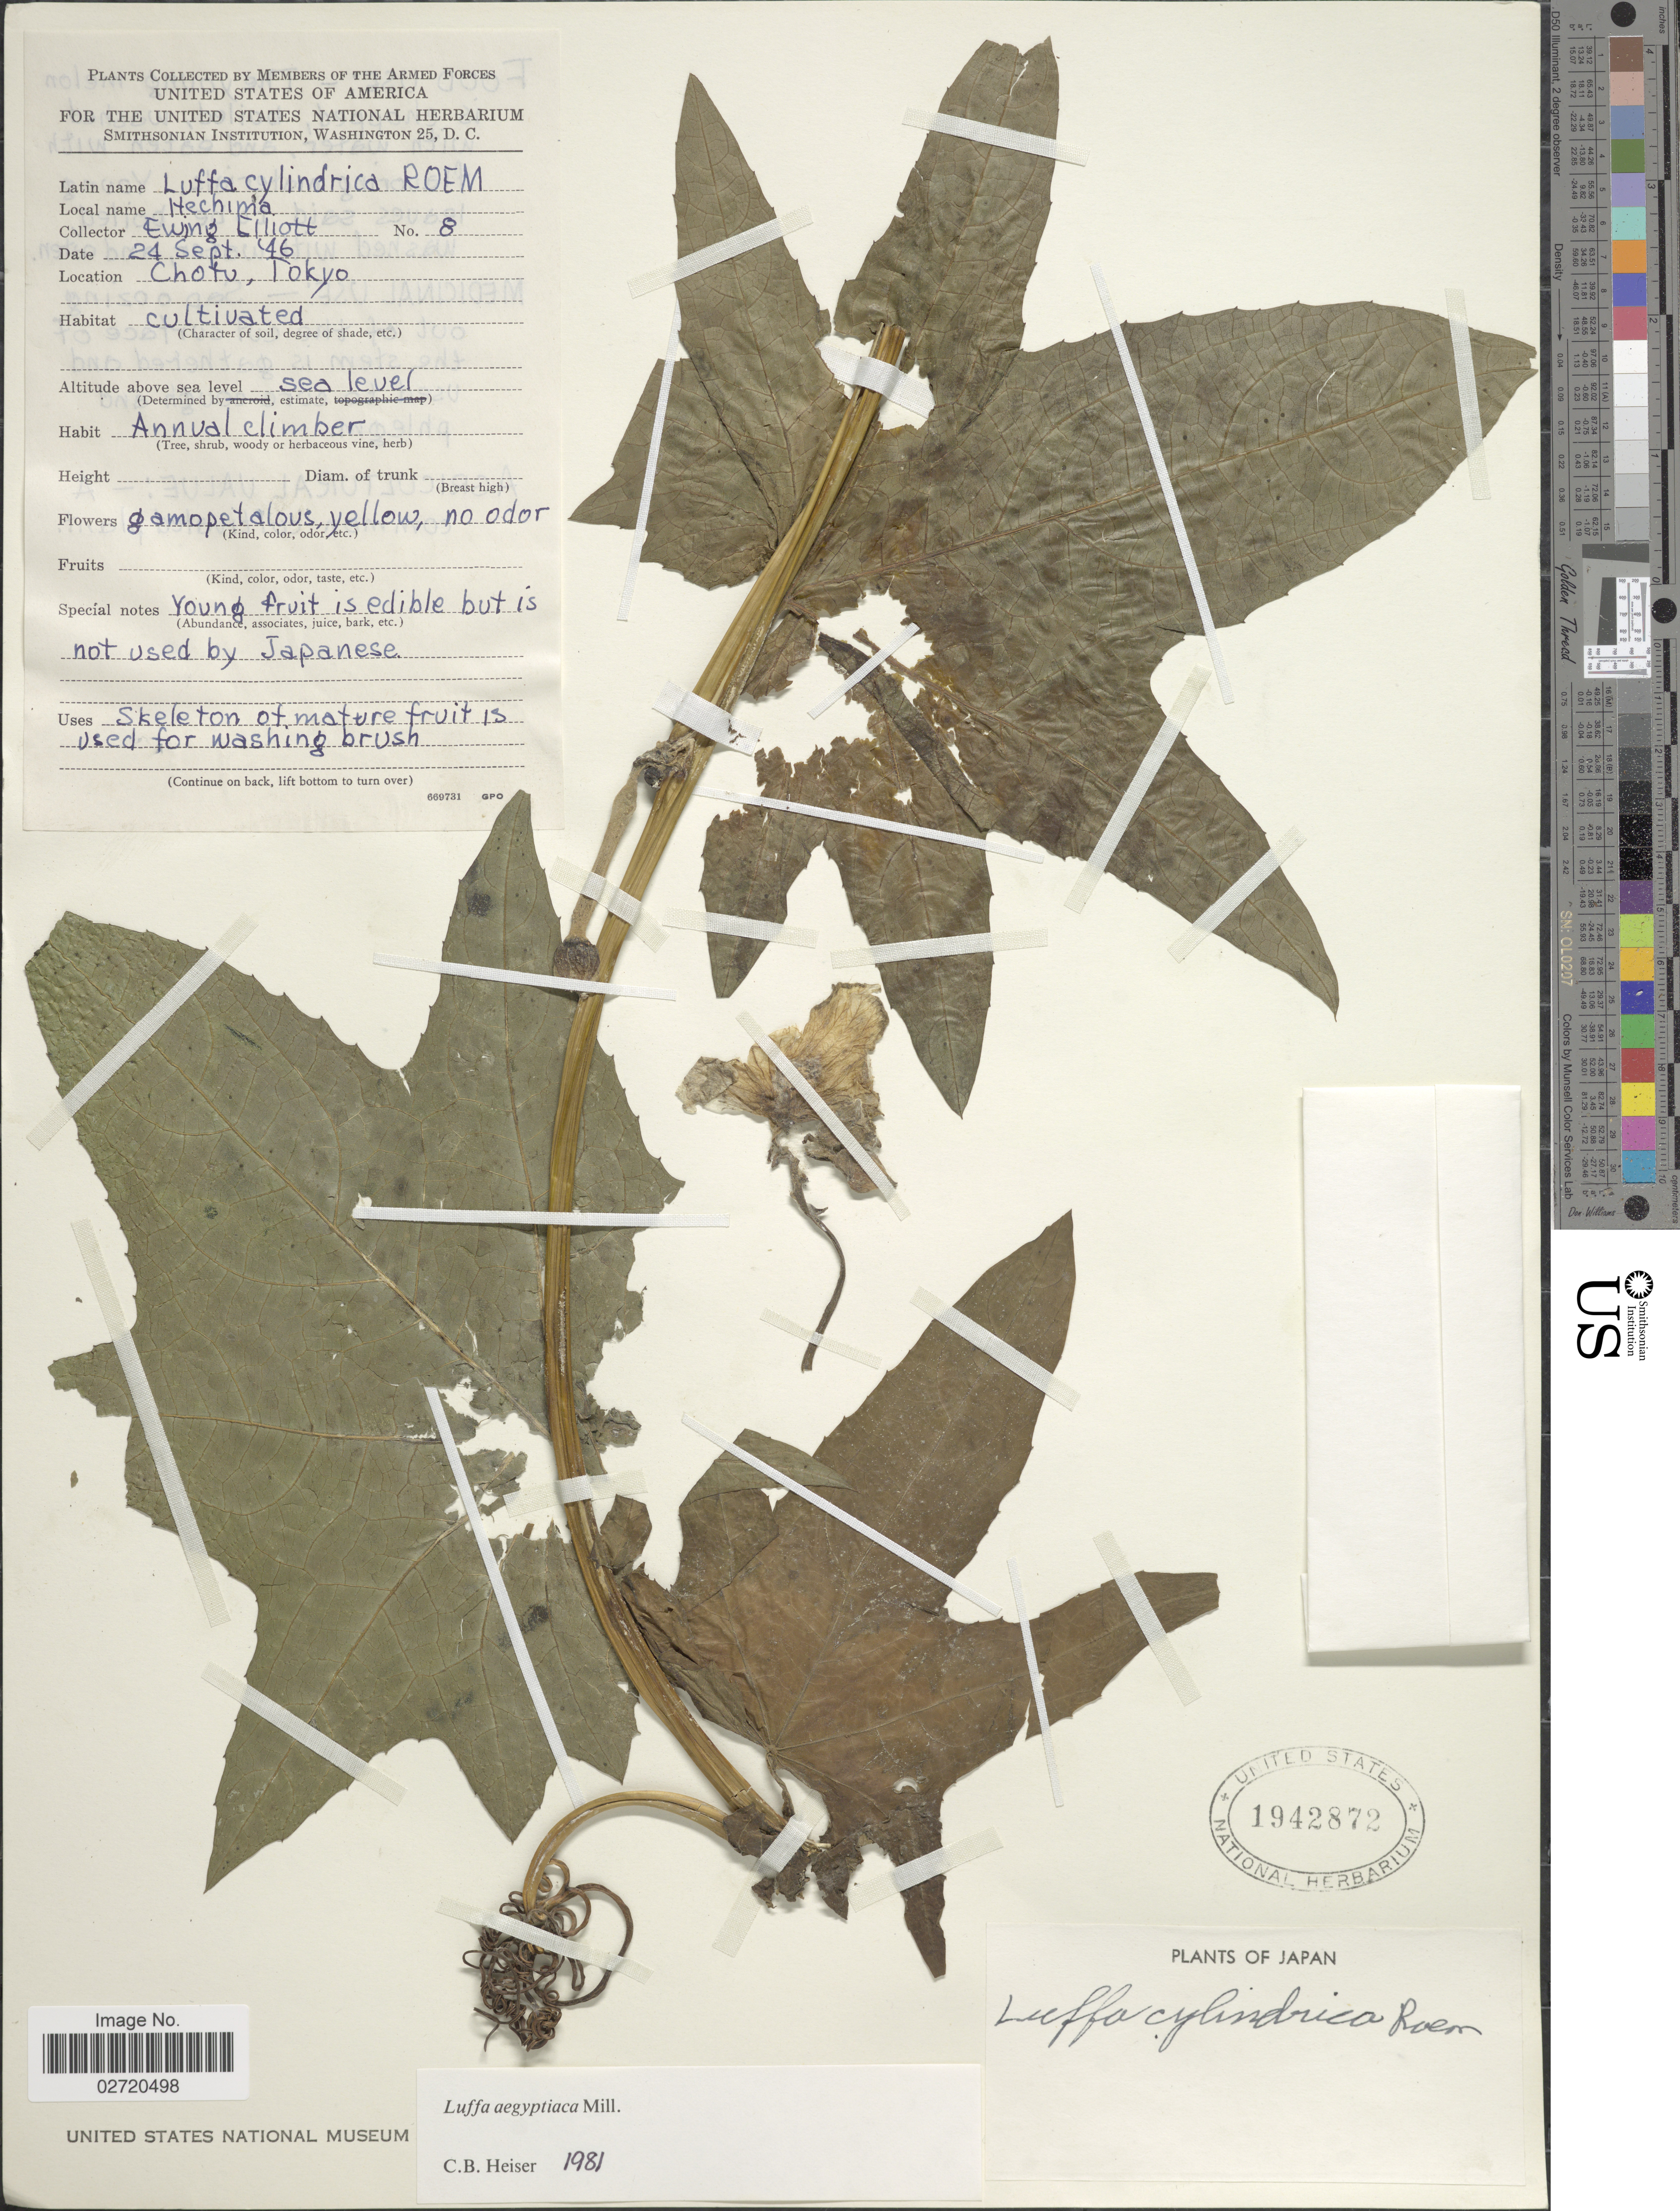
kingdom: Plantae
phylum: Tracheophyta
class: Magnoliopsida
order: Cucurbitales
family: Cucurbitaceae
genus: Luffa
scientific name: Luffa aegyptiaca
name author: Mill.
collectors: E. Elliott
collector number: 8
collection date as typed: Transcribed d/m/y: 24/9/46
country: Japan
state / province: Tokyo, Federal City of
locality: Chotu, Tokyo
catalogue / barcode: US 1942872